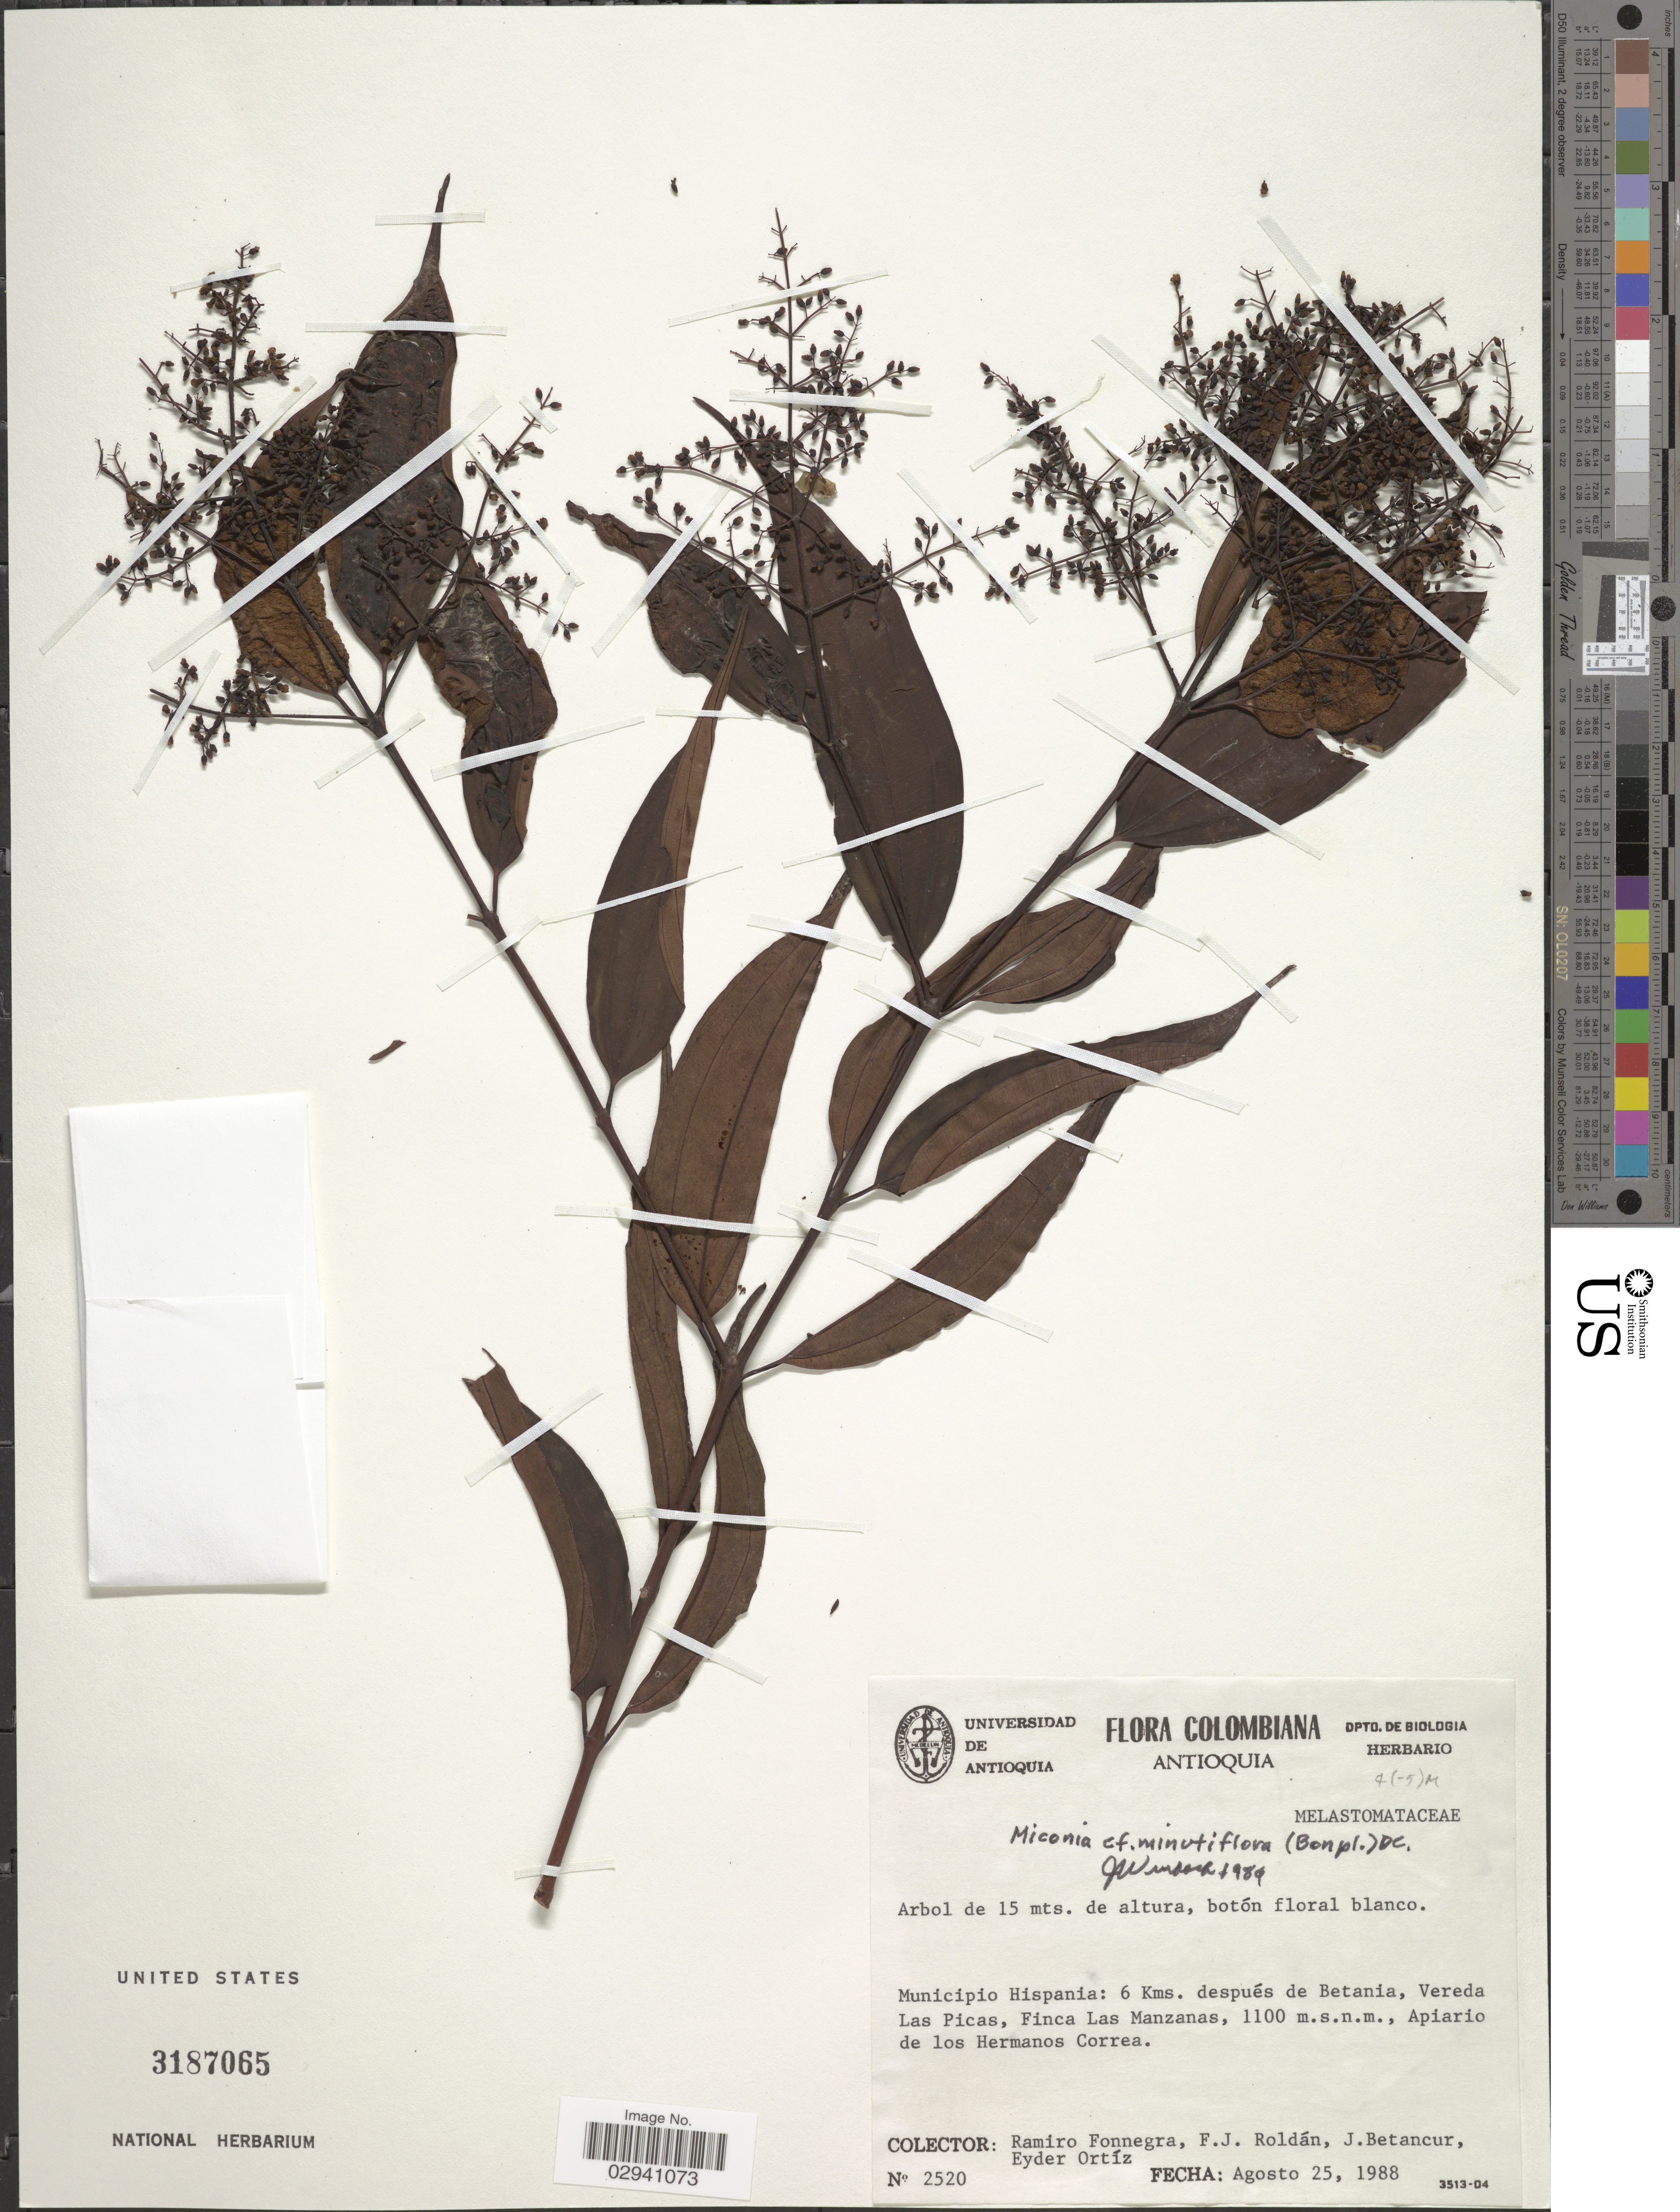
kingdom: Plantae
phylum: Tracheophyta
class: Magnoliopsida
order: Myrtales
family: Melastomataceae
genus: Miconia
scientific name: Miconia minutiflora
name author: (Bonpl.) DC.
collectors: R. Fonnegra, F. J. Roldán, J. Betancur & E. Ortíz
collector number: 2520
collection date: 1988-08-25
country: Colombia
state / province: Antioquia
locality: Municipio Hispania: 6 Kms. después de Betania, Vereda Las Picas, Finca Las Manzanas, Apiario de los Hermanos Correa.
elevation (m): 1100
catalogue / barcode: US 3187065